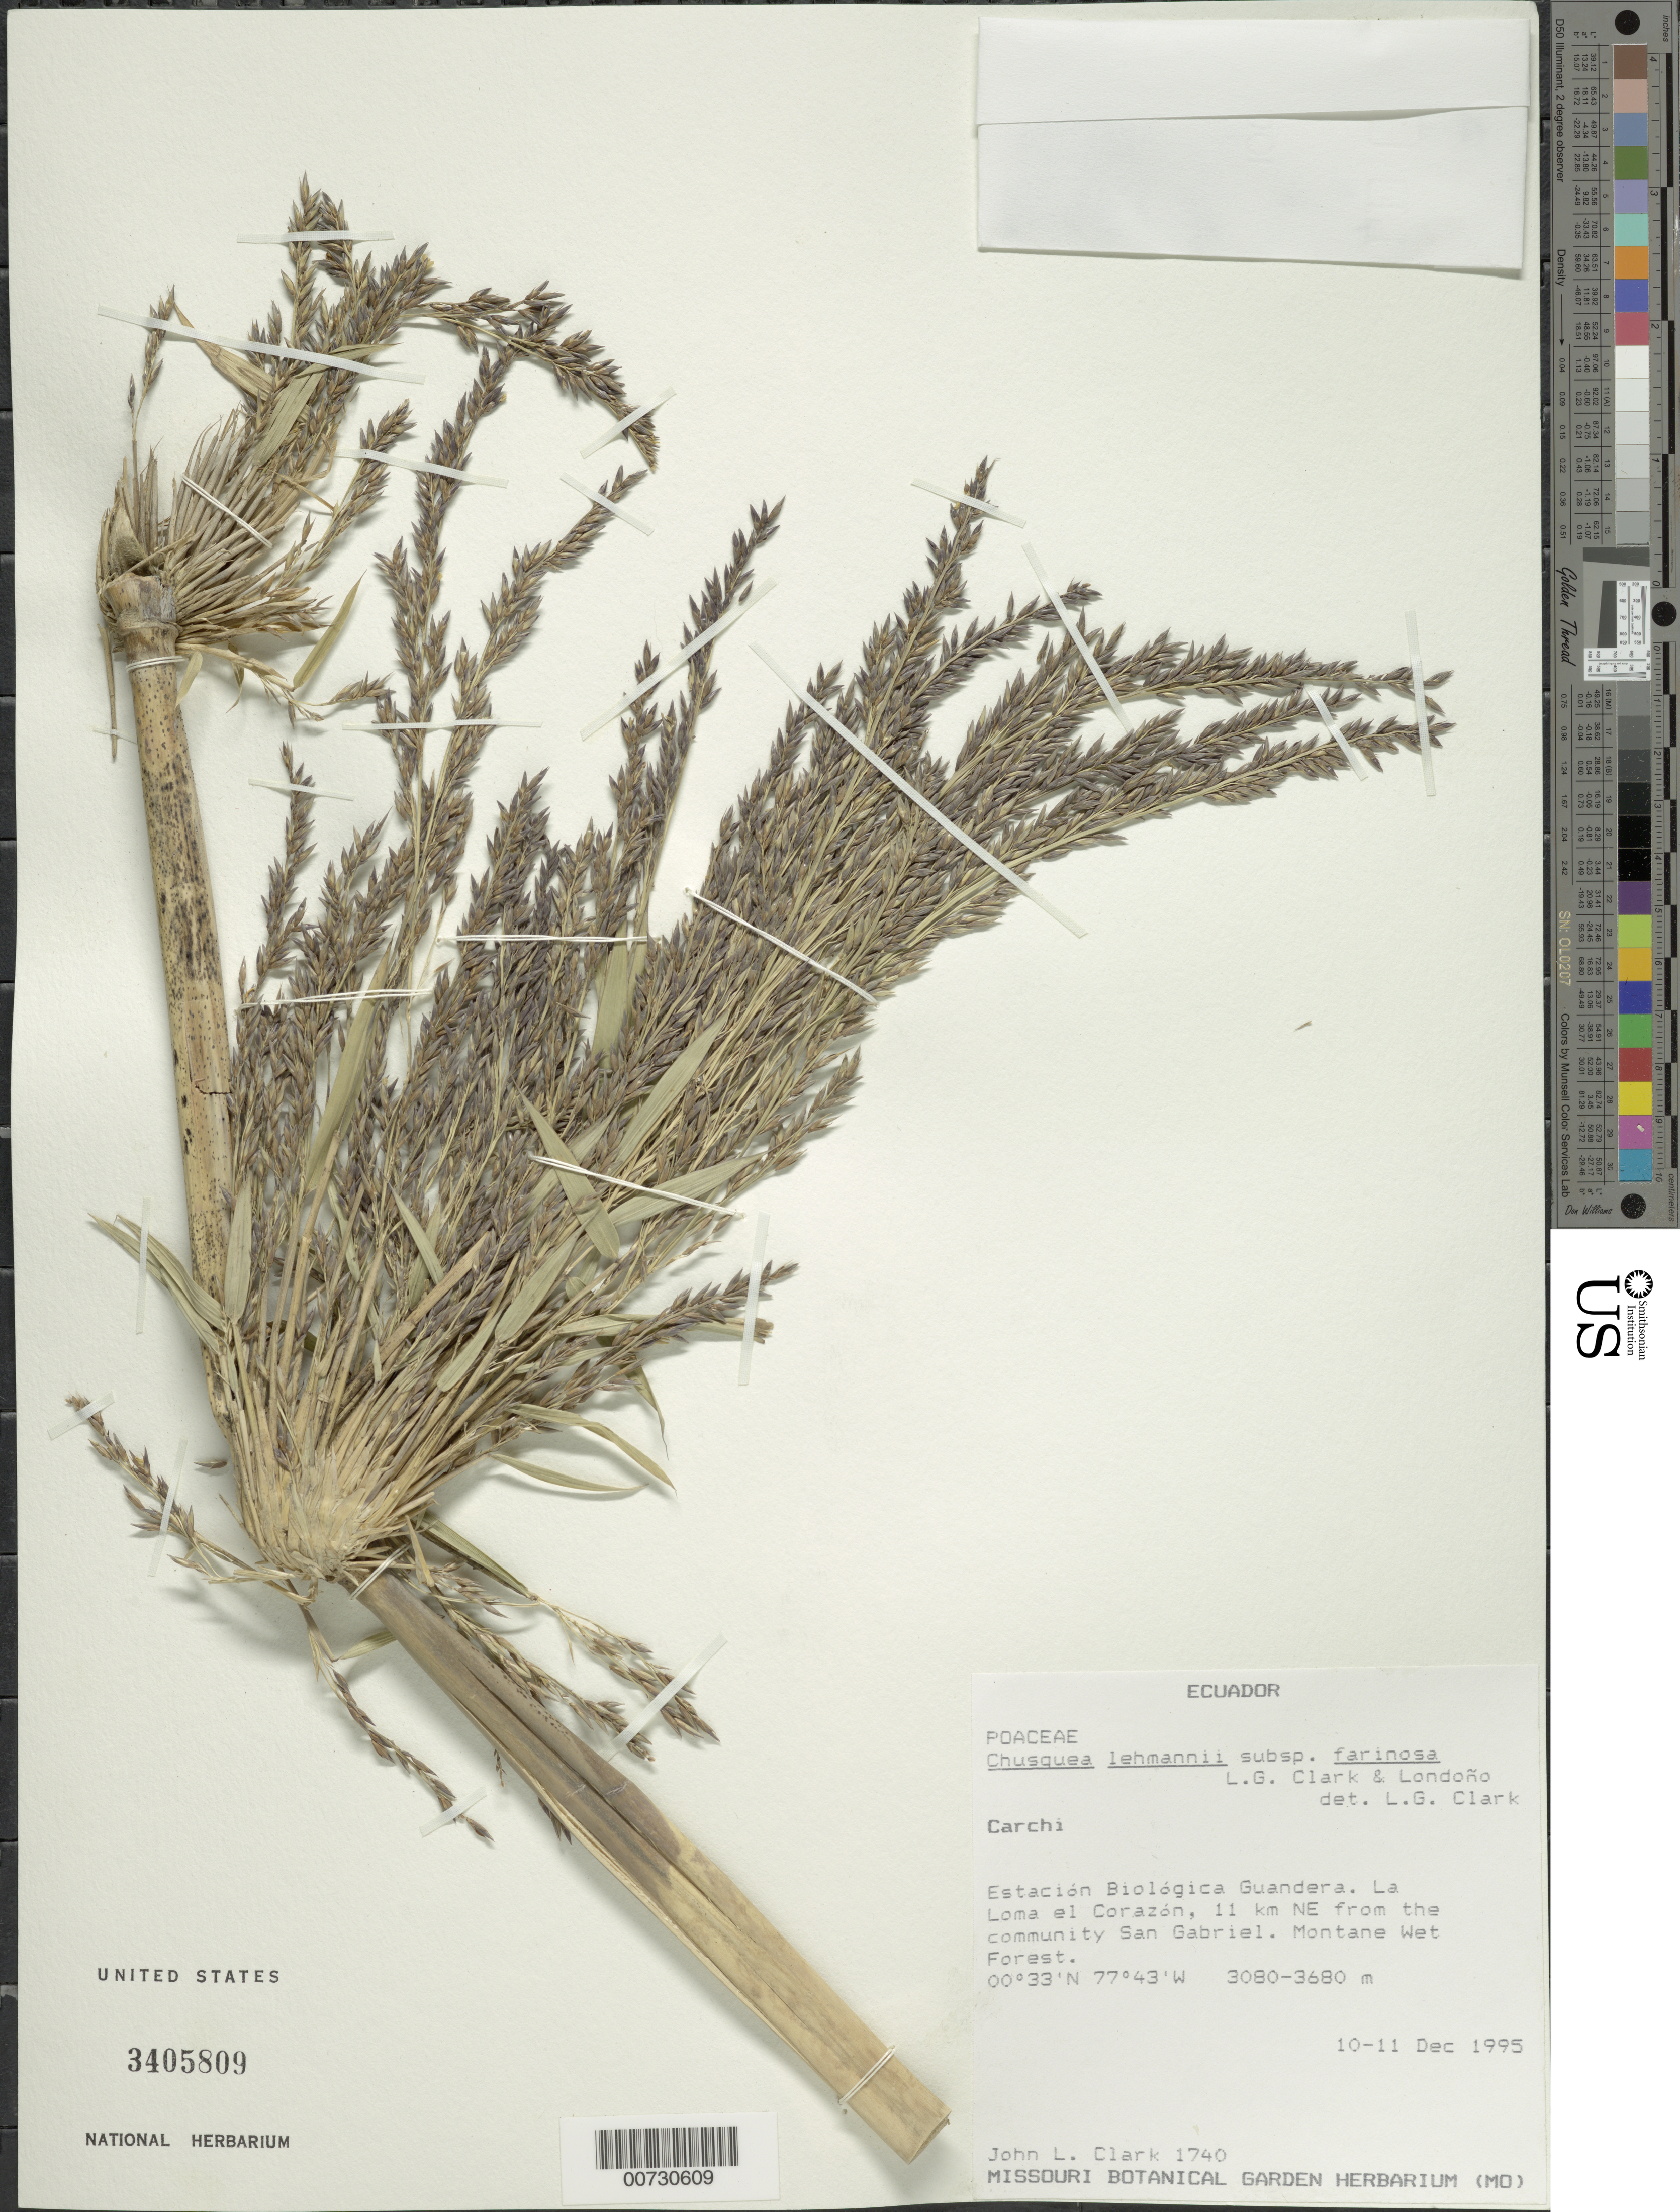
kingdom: Plantae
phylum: Tracheophyta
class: Liliopsida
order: Poales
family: Poaceae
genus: Chusquea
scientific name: Chusquea lehmannii subsp. farinosa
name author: L.G. Clark & Londoño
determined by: Clark, Lynn G., (ISC), Iowa State University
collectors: J. L. Clark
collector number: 1740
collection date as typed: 10 Dec 1995 to 11 Dec 1995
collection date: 1995-12-10/1995-12-11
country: Ecuador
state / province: Carchi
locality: Estación Biológica Guandera. La Loma el Corazón, 11 km NEfrom the community of San Gabriel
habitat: Montane wet forest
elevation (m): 3080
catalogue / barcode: US 3405809